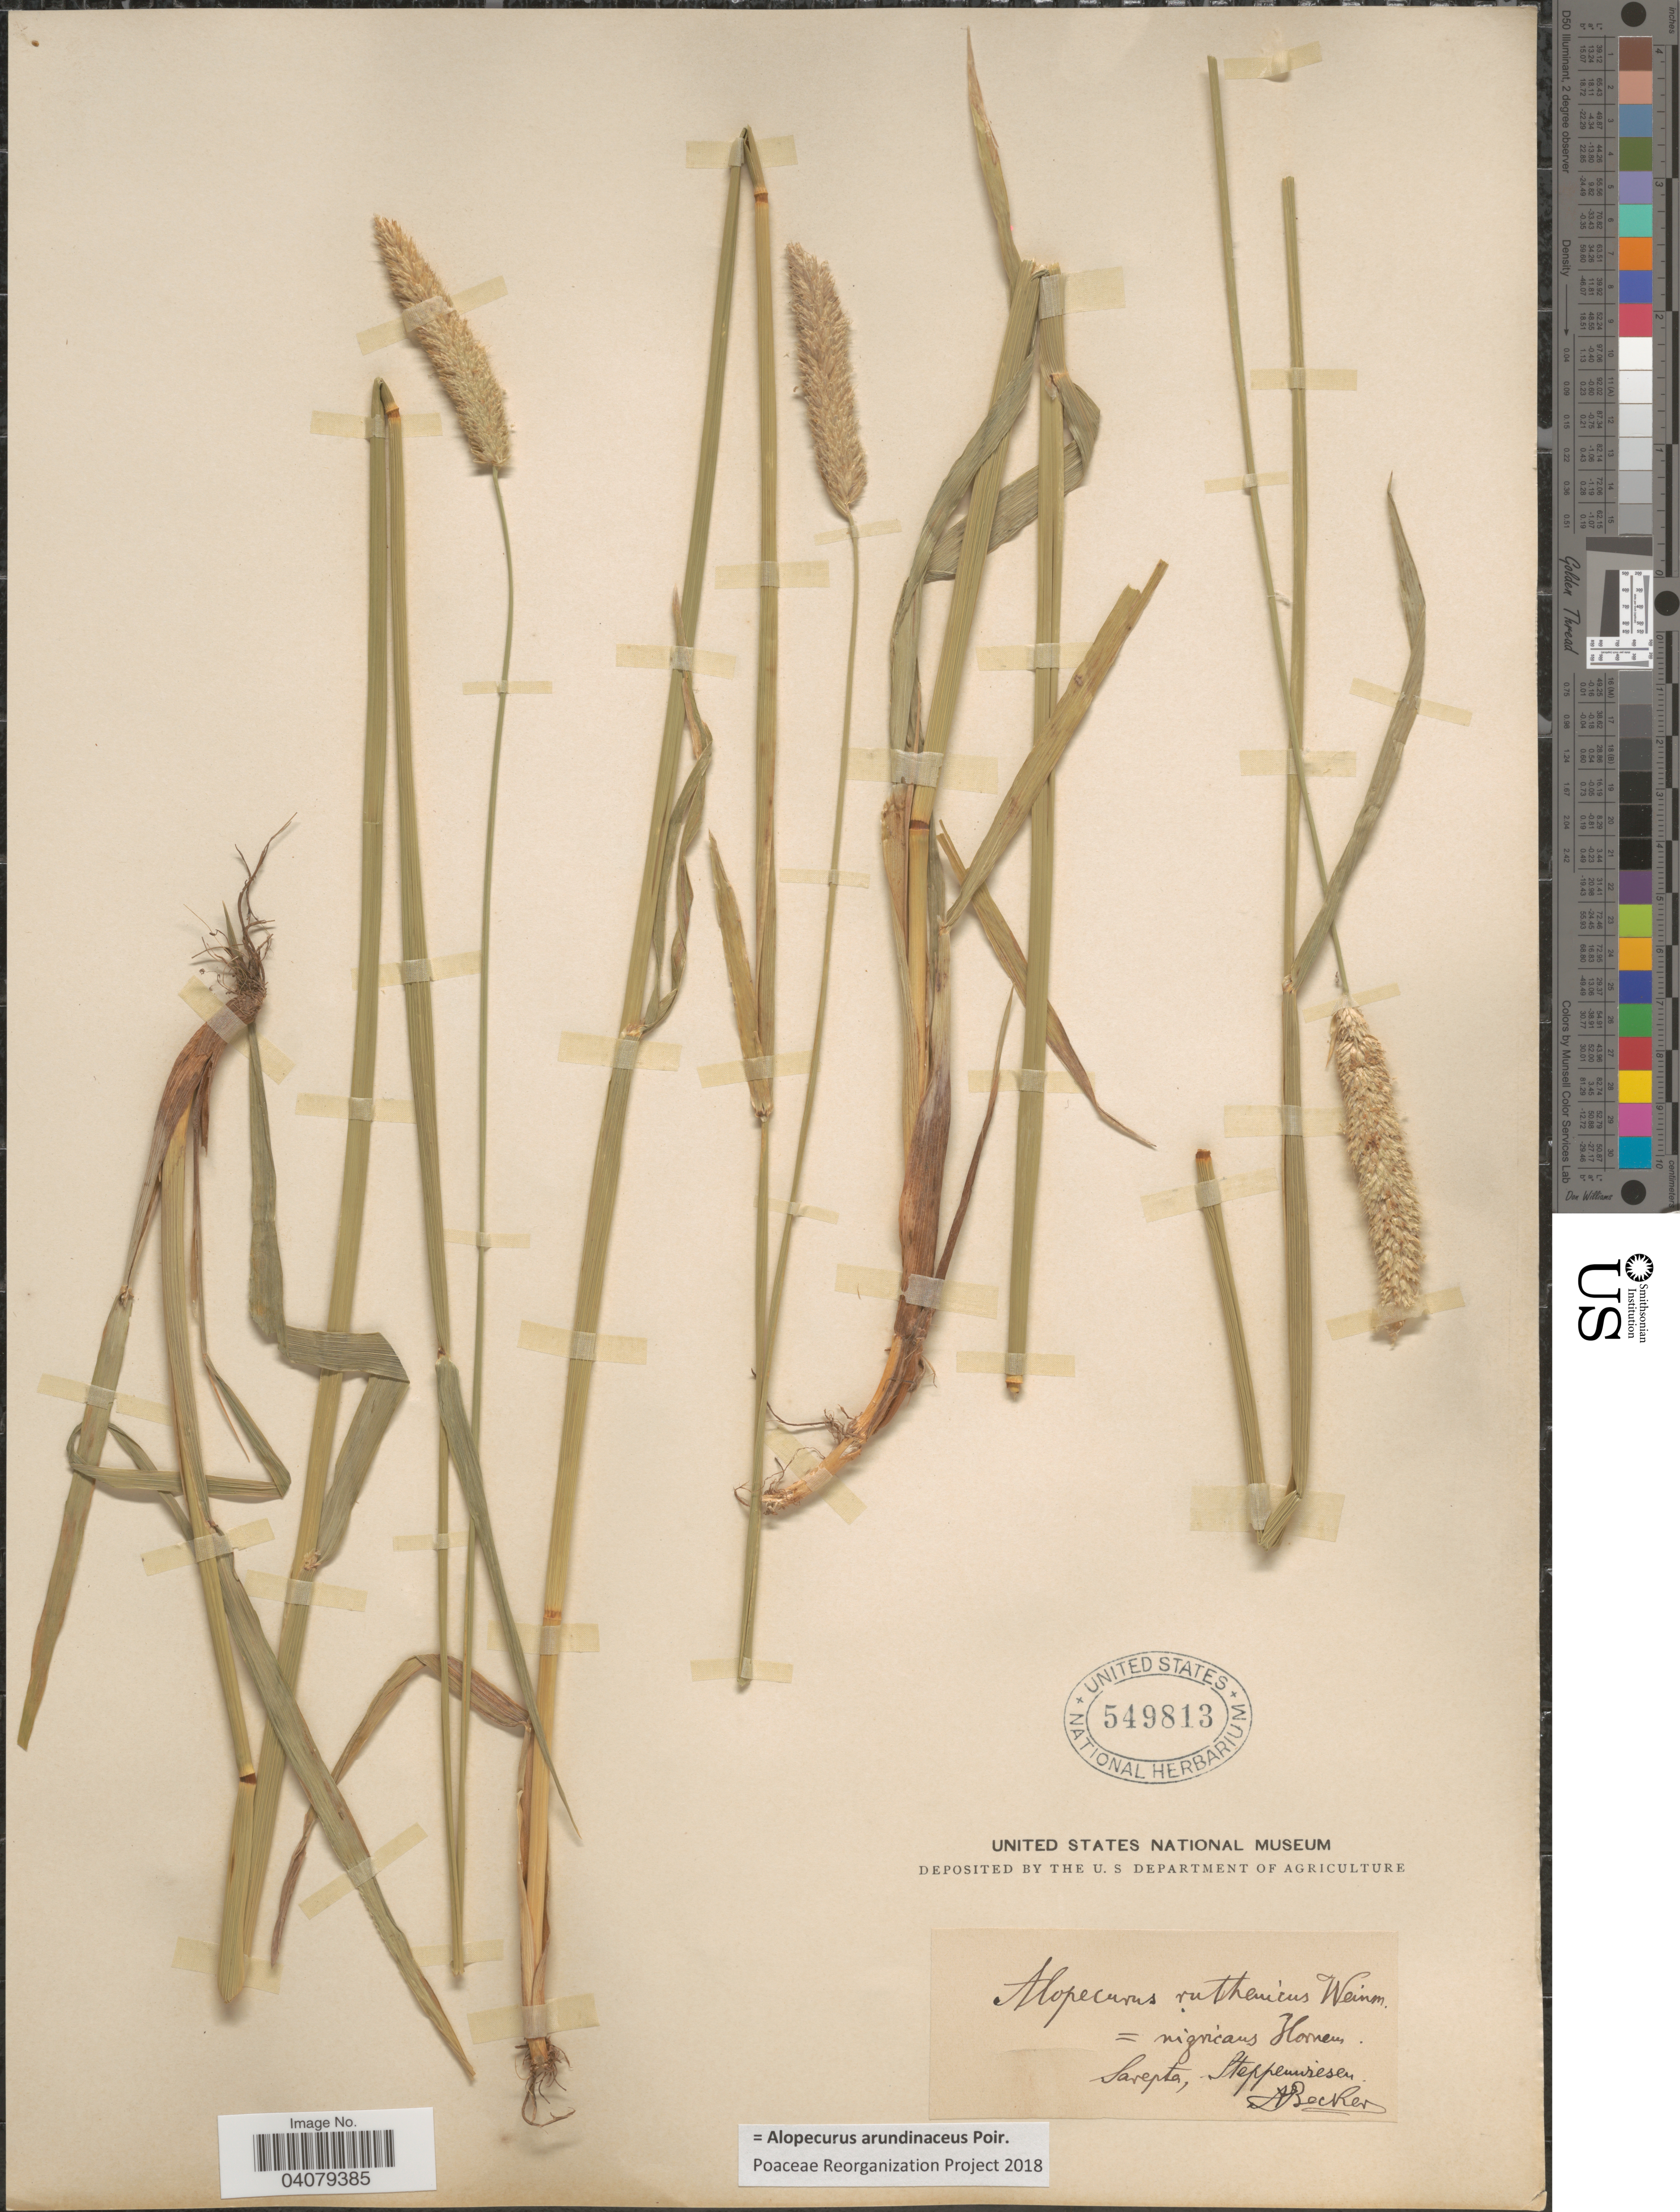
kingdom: Plantae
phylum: Tracheophyta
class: Liliopsida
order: Poales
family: Poaceae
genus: Alopecurus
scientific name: Alopecurus arundinaceus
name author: Poir.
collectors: A. Becker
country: Russian Federation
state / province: Volgograd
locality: Sarepta, Steppenwiesen.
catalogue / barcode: US 549813